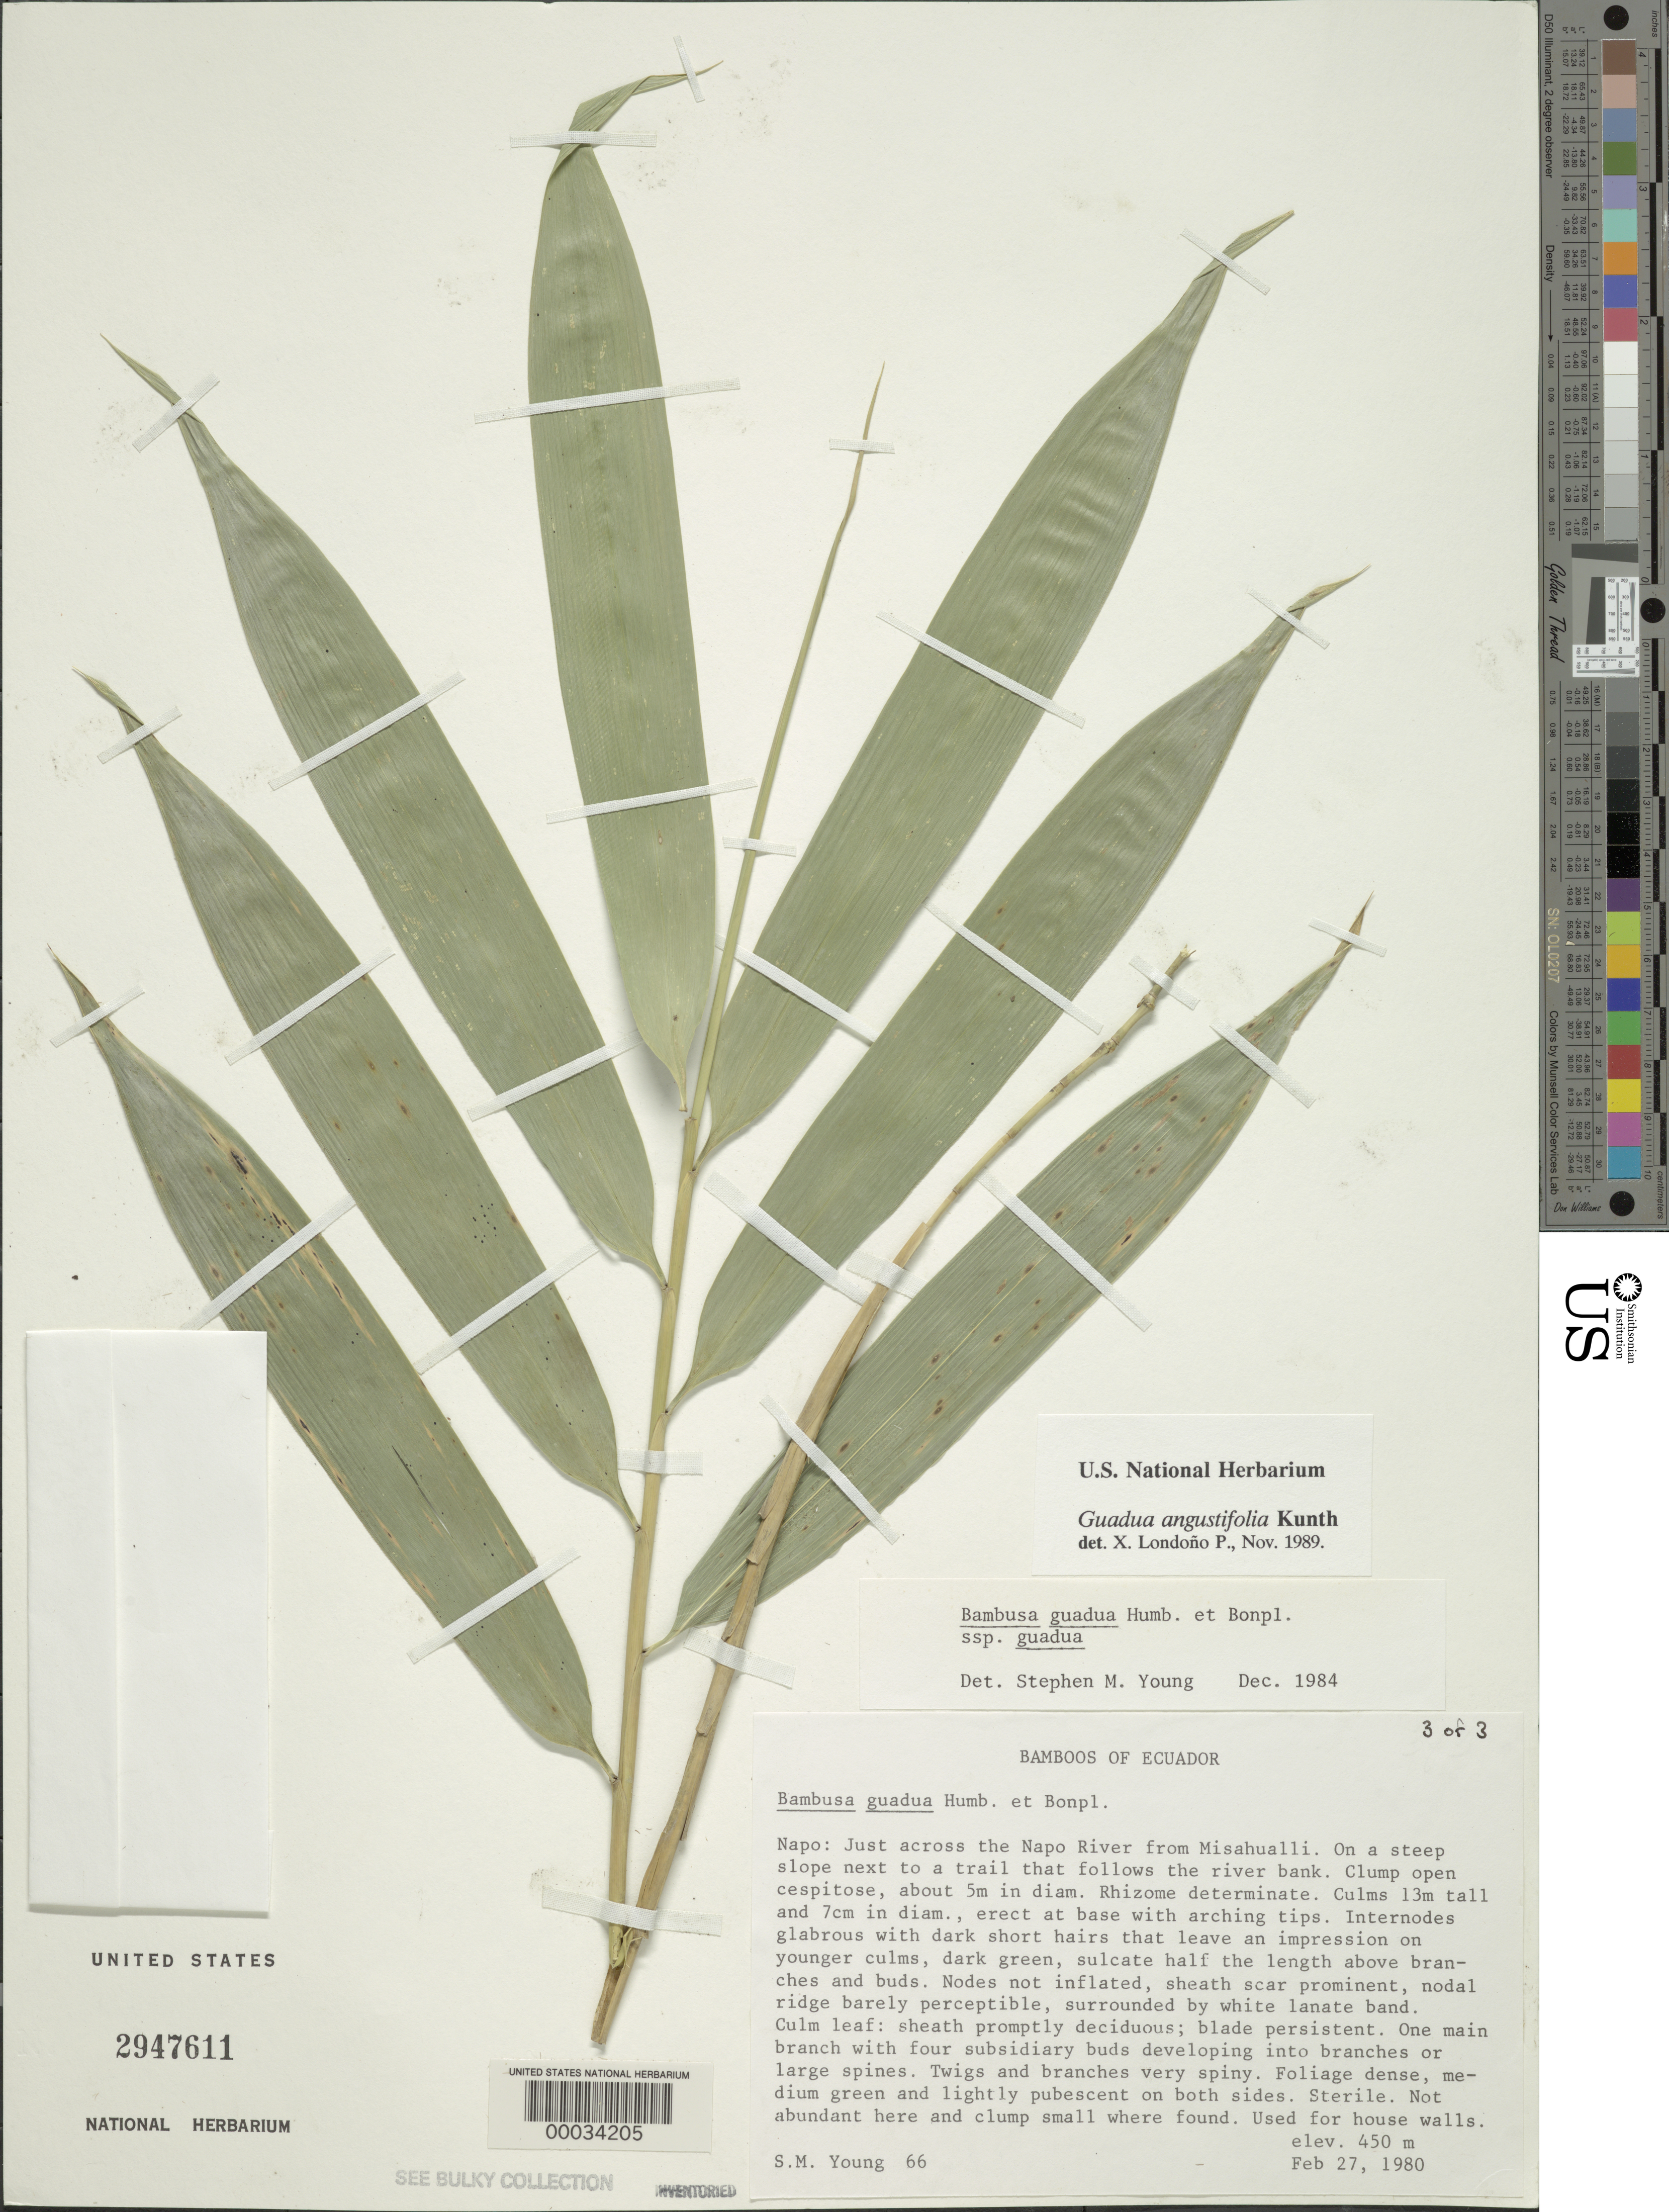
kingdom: Plantae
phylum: Tracheophyta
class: Liliopsida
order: Poales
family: Poaceae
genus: Guadua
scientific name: Guadua angustifolia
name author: Kunth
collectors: S. Young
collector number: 66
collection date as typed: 27 Feb 1980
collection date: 1980-02-27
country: Ecuador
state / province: Napo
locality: Just across the Napo River from misahualli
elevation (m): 450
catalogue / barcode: US 2947611